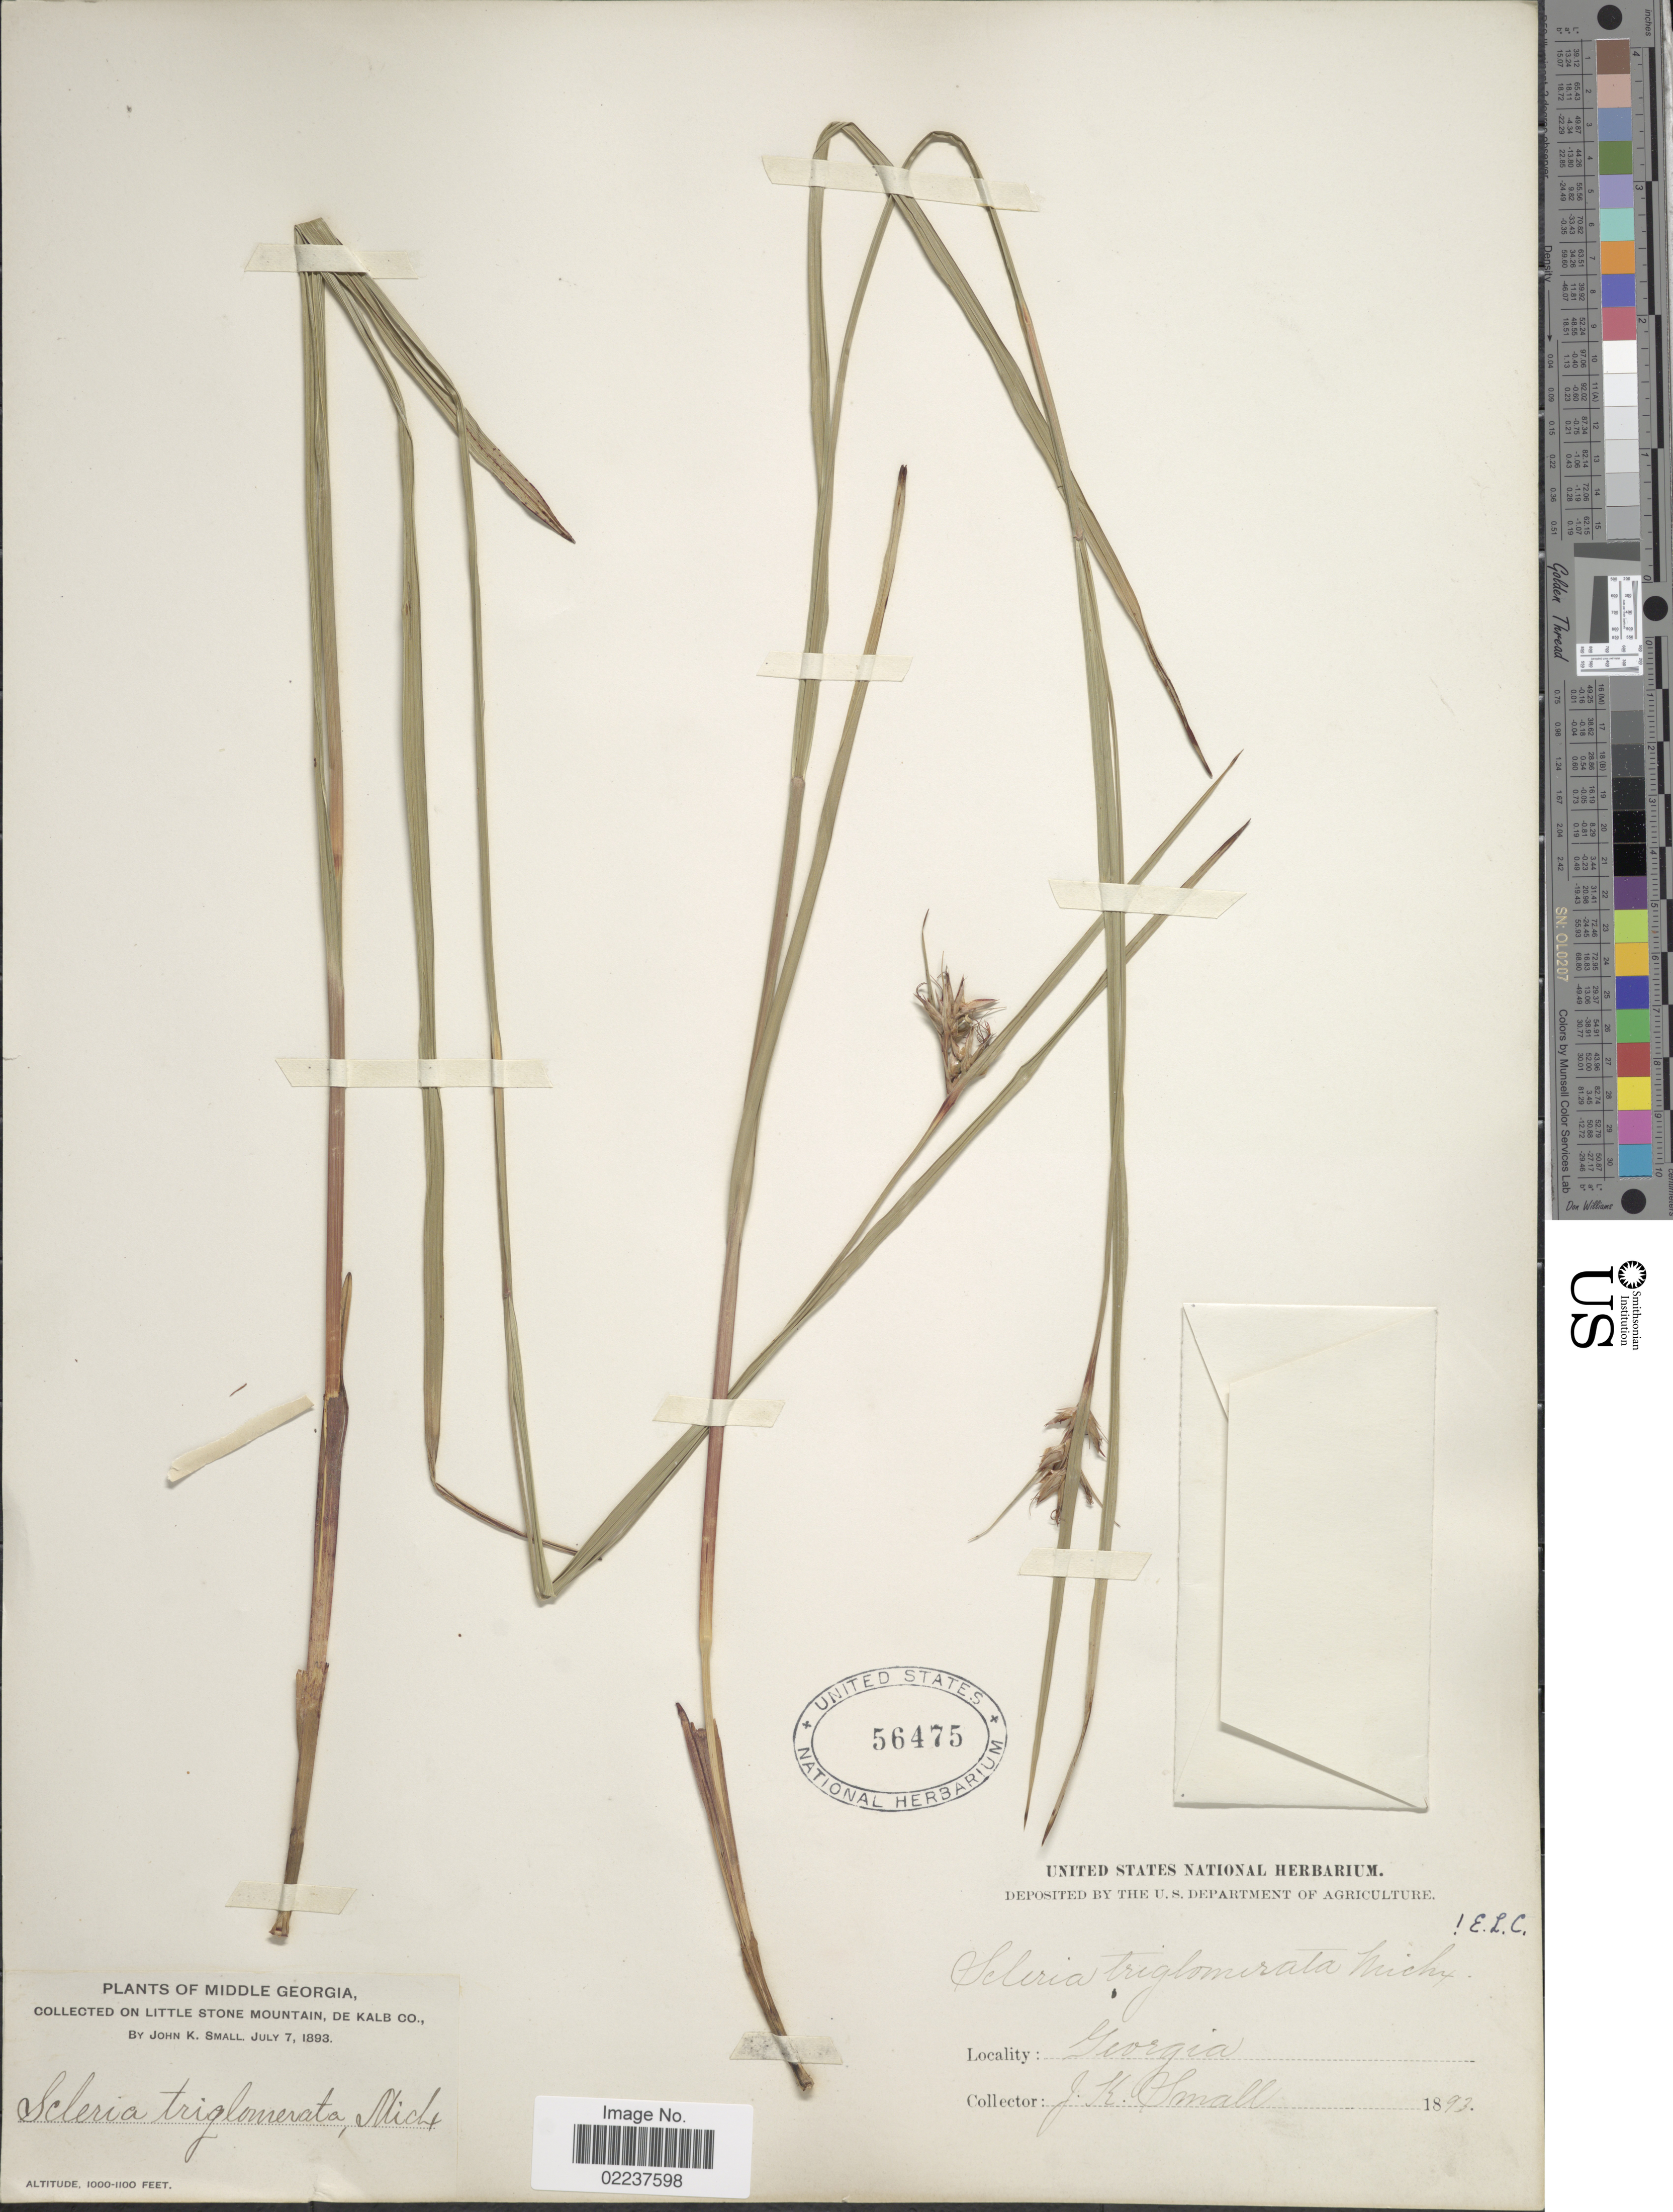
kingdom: Plantae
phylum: Tracheophyta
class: Liliopsida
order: Poales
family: Cyperaceae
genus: Scleria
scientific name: Scleria triglomerata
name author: Michx.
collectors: J. K. Small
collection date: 1893-07-07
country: United States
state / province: Georgia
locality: Middle Georgia, Little Stone Mountain, De Kalb Co.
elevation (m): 305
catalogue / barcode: US 56475